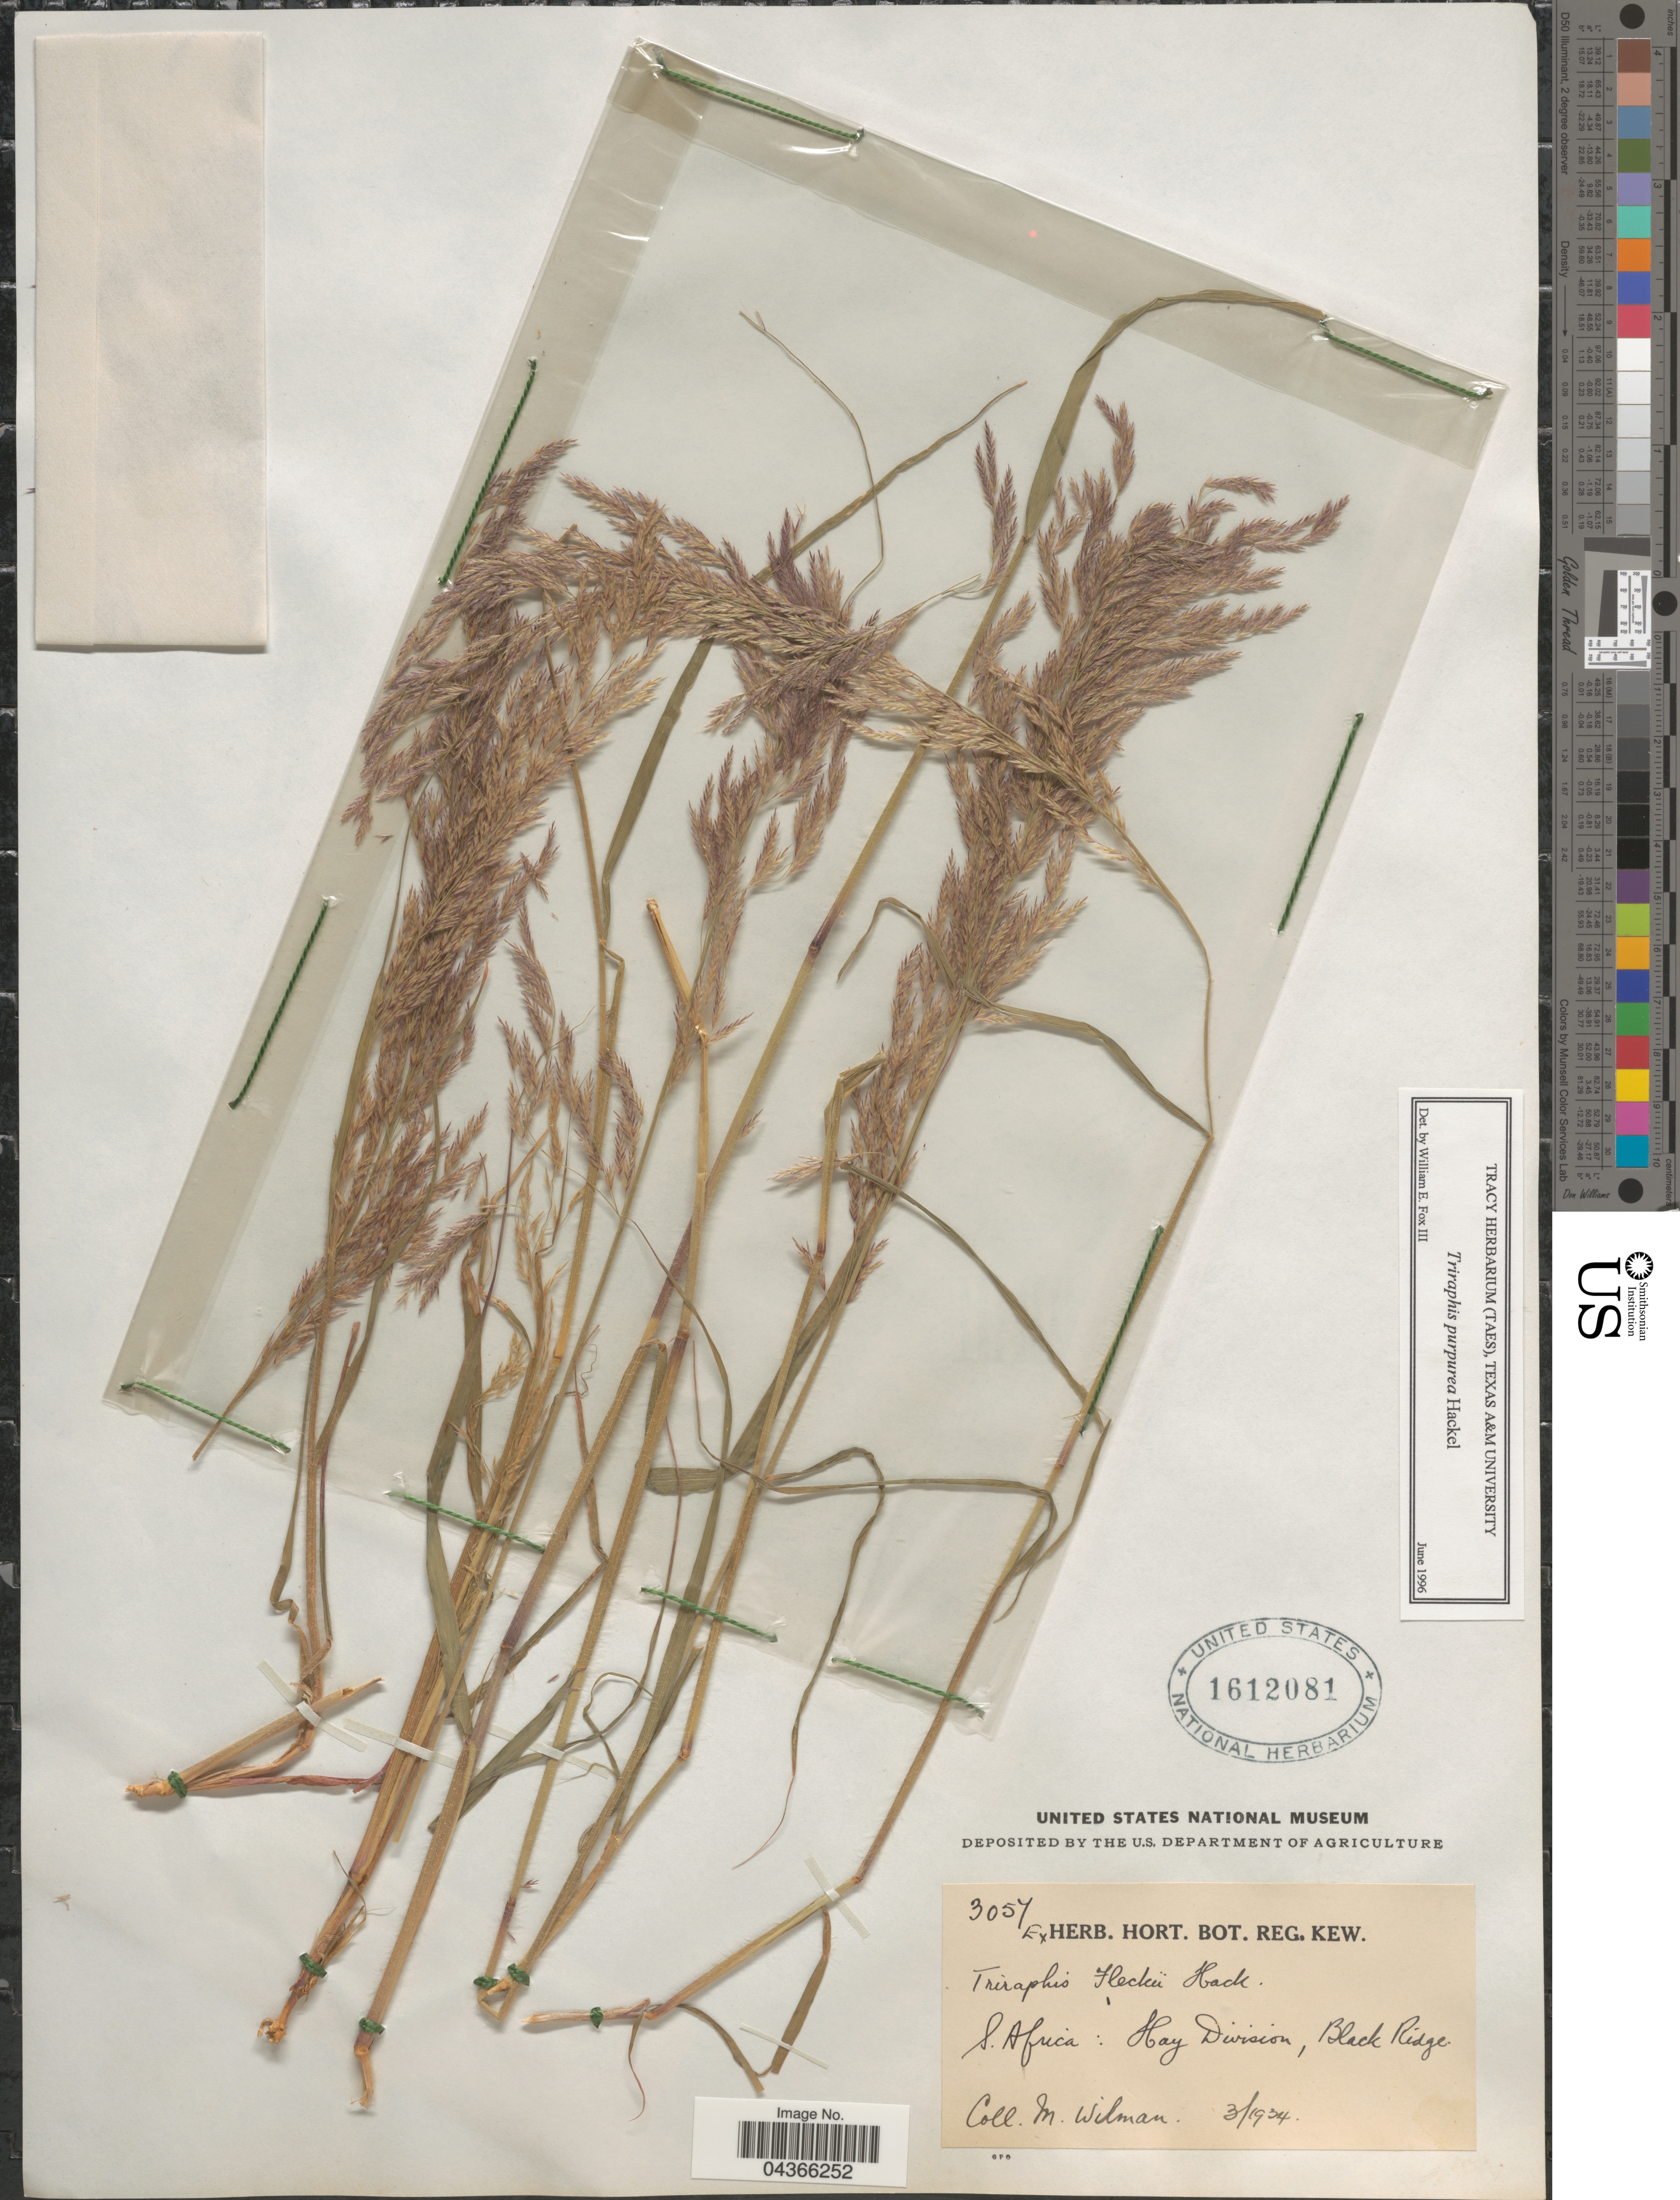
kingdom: Plantae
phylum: Tracheophyta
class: Liliopsida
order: Poales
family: Poaceae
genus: Triraphis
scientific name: Triraphis purpurea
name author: Hack.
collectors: M. Wilman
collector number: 3057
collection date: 1934-03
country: South Africa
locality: S. Africa : Hay Division, Black Ridge.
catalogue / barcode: US 1612081